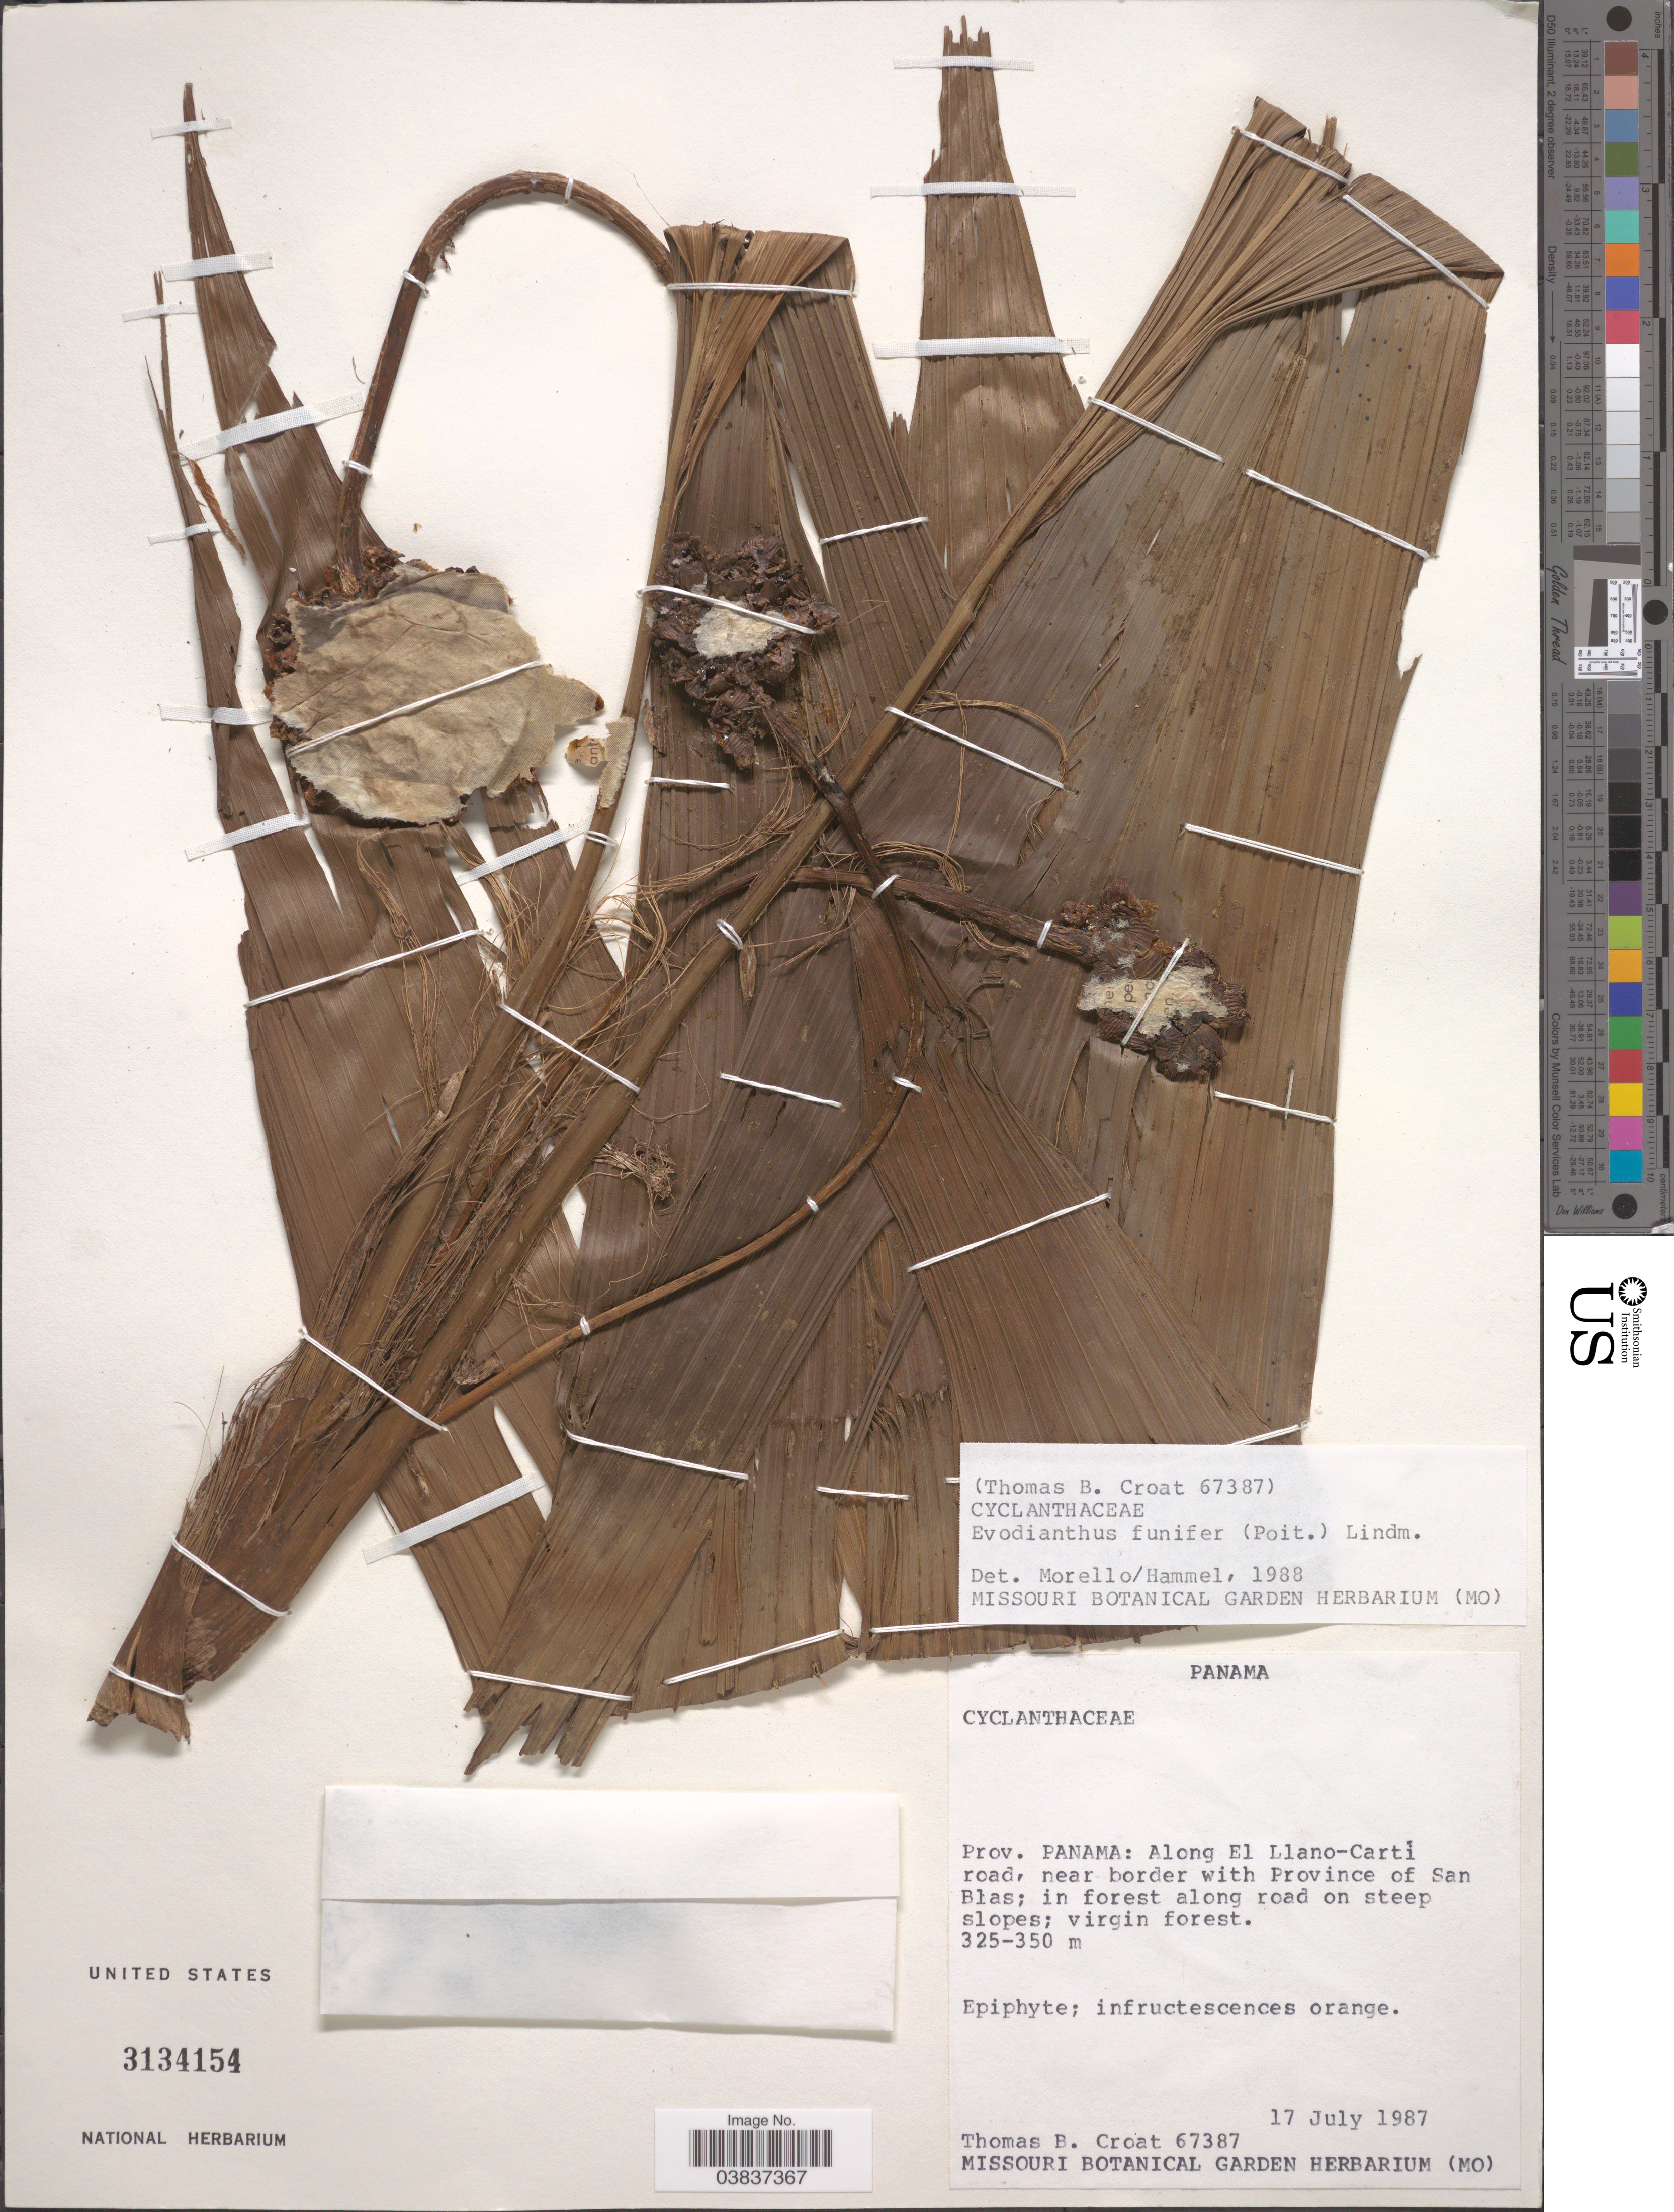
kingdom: Plantae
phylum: Tracheophyta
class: Liliopsida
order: Pandanales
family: Cyclanthaceae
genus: Evodianthus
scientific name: Evodianthus funifer subsp. funifer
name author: (Poit.) Lindm.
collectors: T. B. Croat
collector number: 67387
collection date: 1987-07-17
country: Panama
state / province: Panamá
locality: Along El Llano-Cartí road, near border with Province of San Blas; along road on steep slopes.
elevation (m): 325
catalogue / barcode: US 3134154